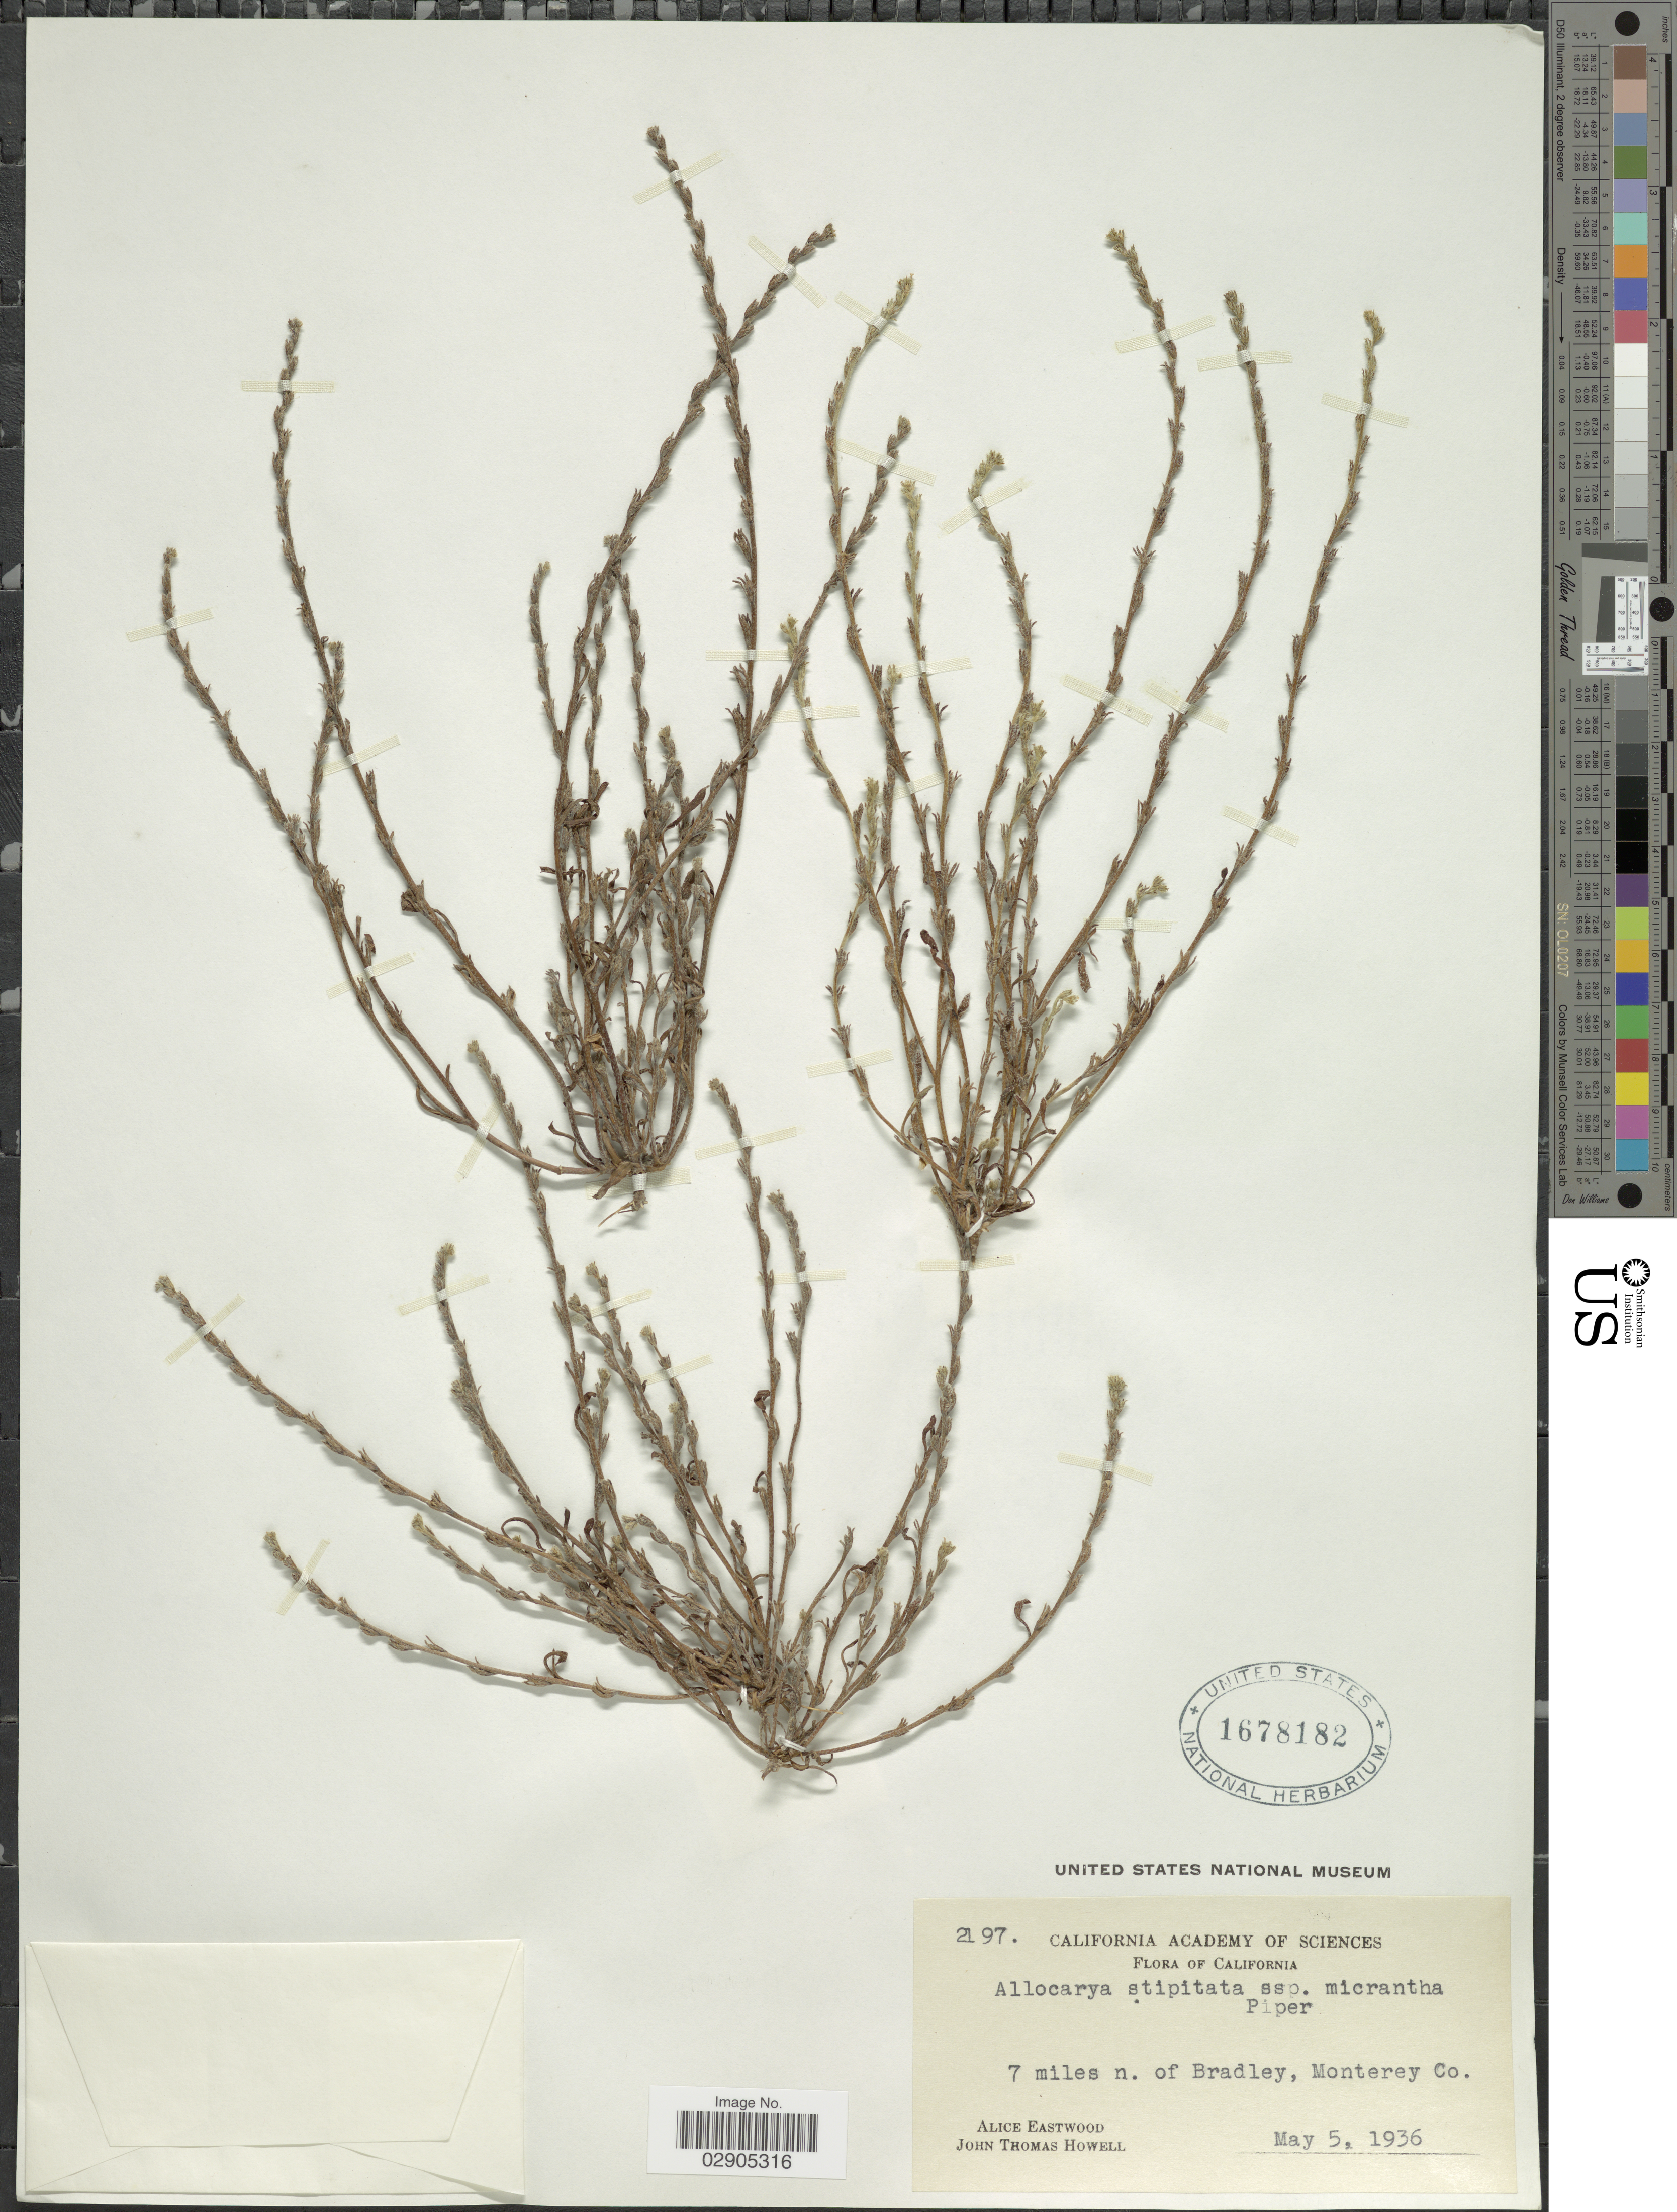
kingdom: Plantae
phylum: Tracheophyta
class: Magnoliopsida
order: Boraginales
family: Boraginaceae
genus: Allocarya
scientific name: Allocarya stipitata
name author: Greene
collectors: A. Eastwood & J. T. Howell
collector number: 2197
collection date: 1936-05-05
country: United States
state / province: California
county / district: Monterey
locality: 7 miles n. of Bradely, Monterey Co.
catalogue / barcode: US 1678182